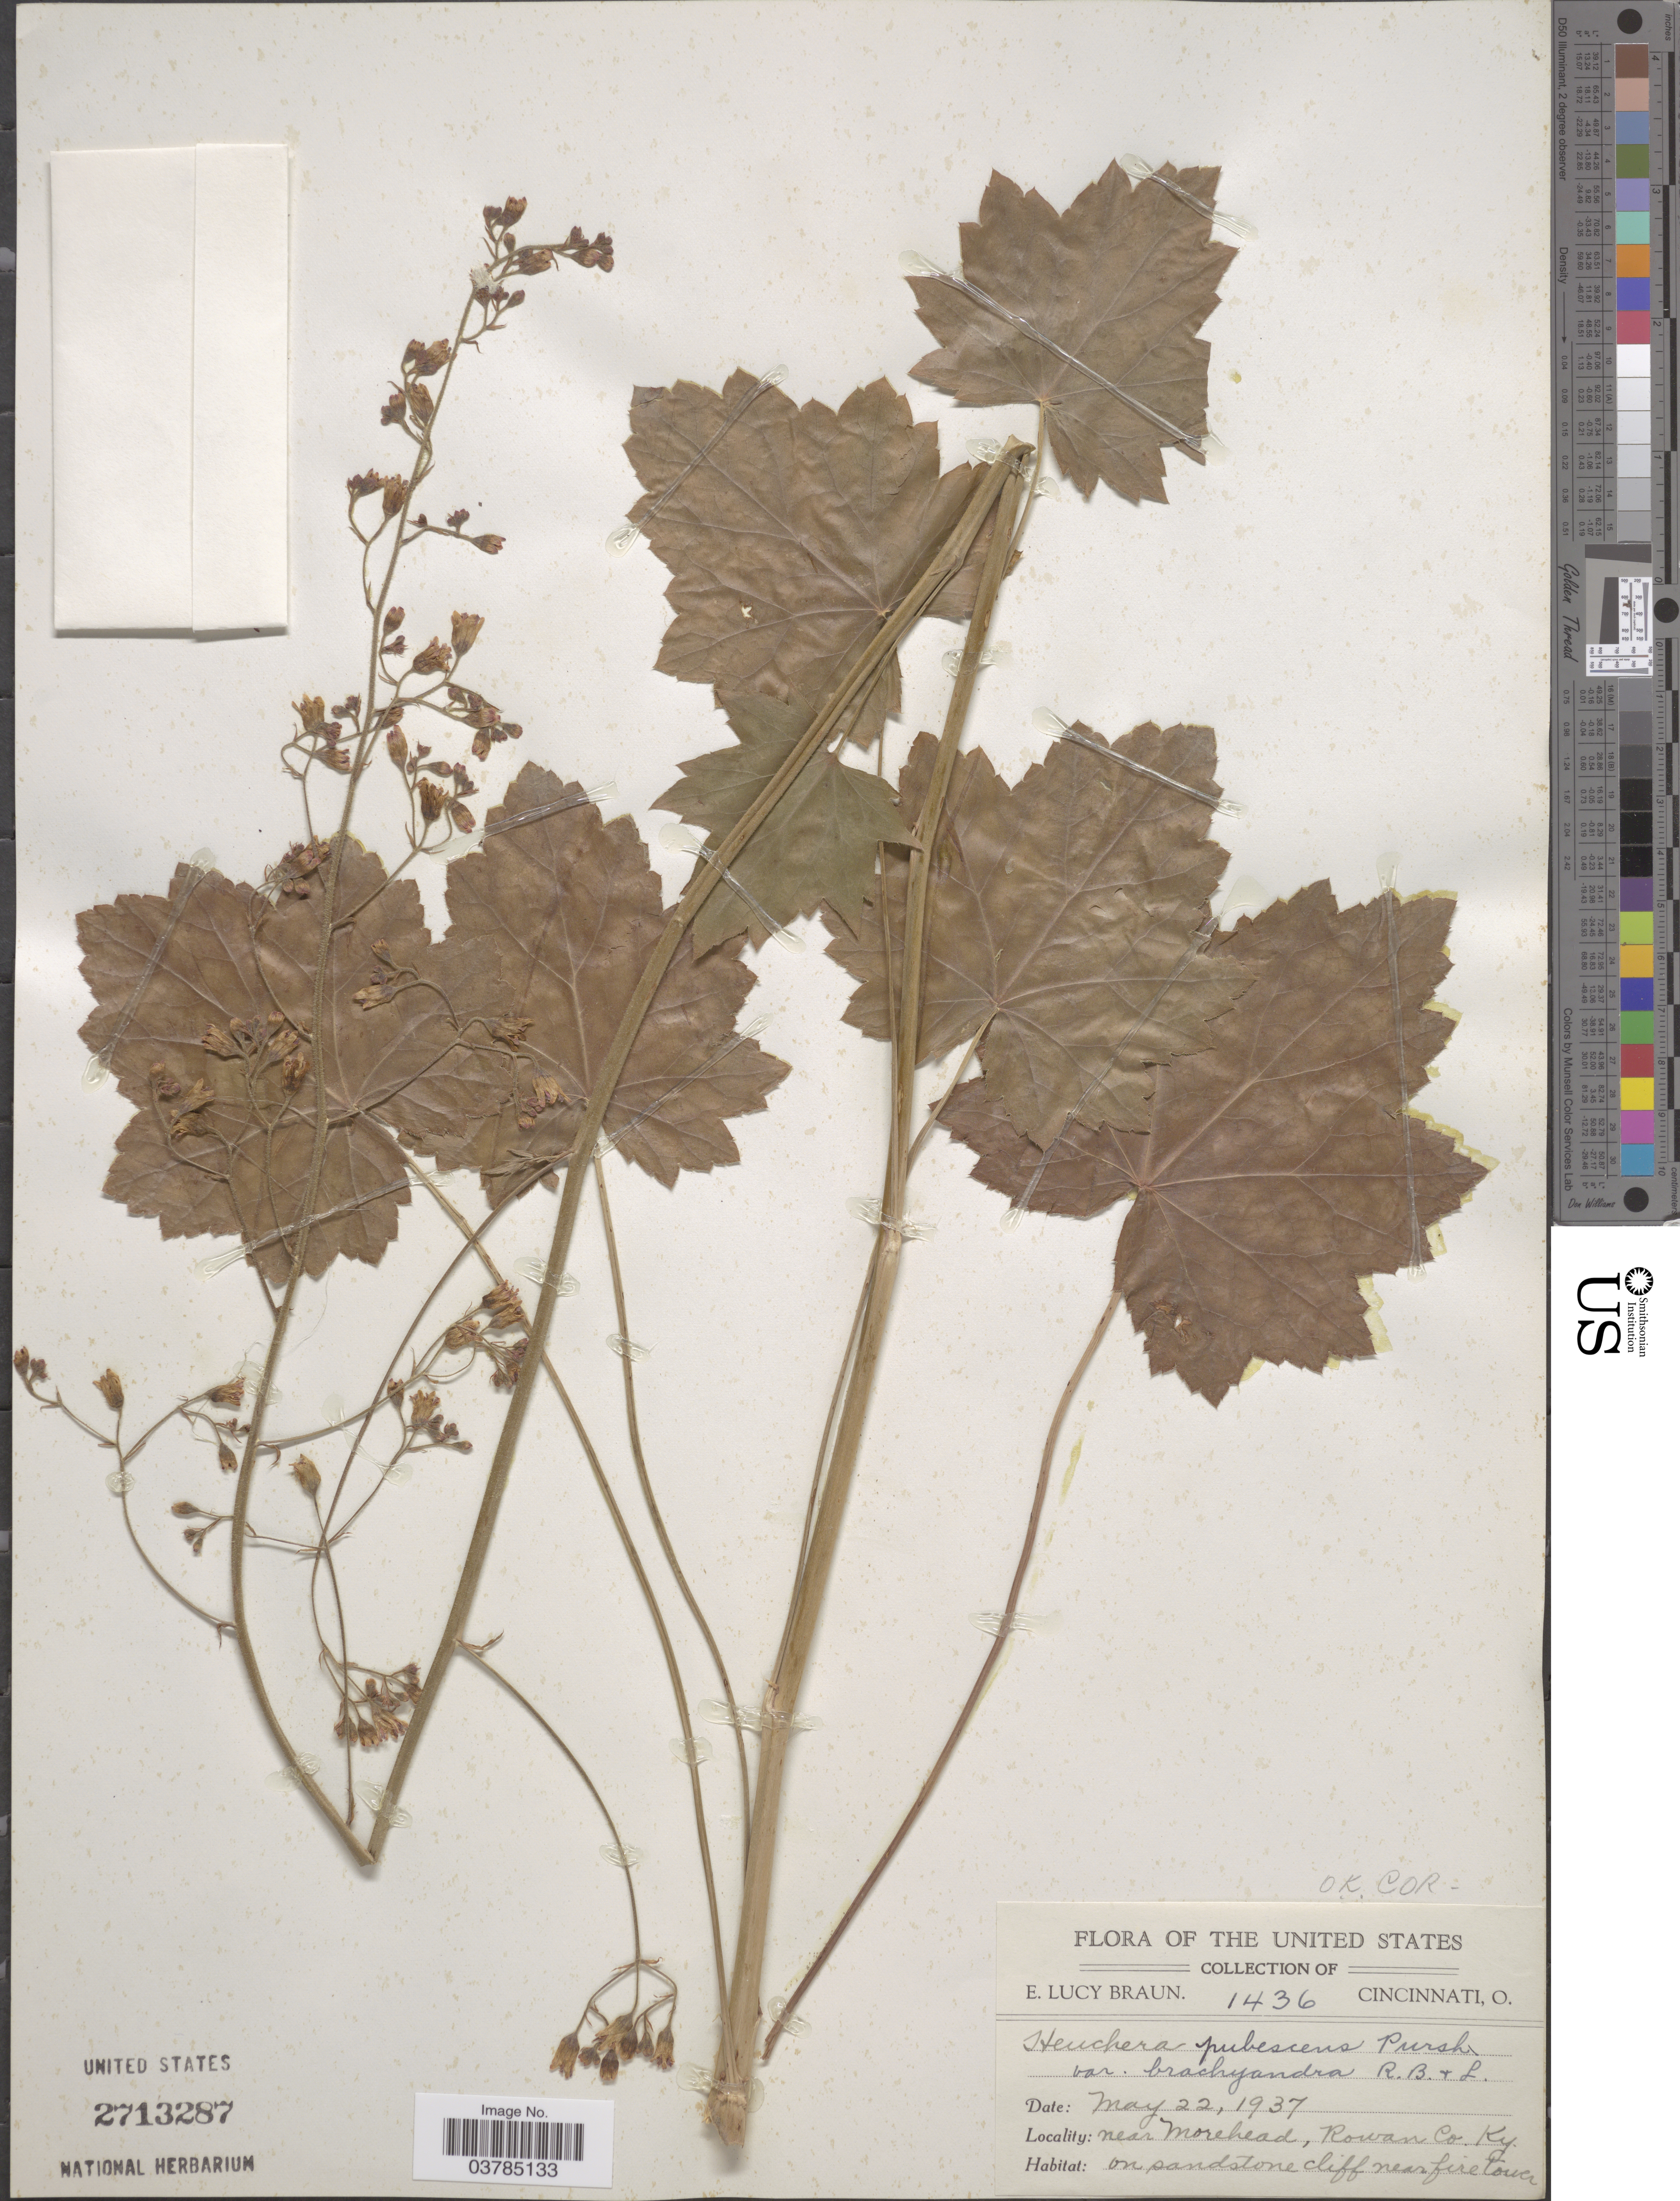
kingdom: Plantae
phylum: Tracheophyta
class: Magnoliopsida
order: Saxifragales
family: Saxifragaceae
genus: Heuchera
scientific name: Heuchera pubescens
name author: Pursh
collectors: E. L. Braun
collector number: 1436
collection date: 1937-05-22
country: United States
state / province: Kentucky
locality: Near Morehead, Rowan Co. On sandstone cliff near fire tower.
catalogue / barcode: US 2713287